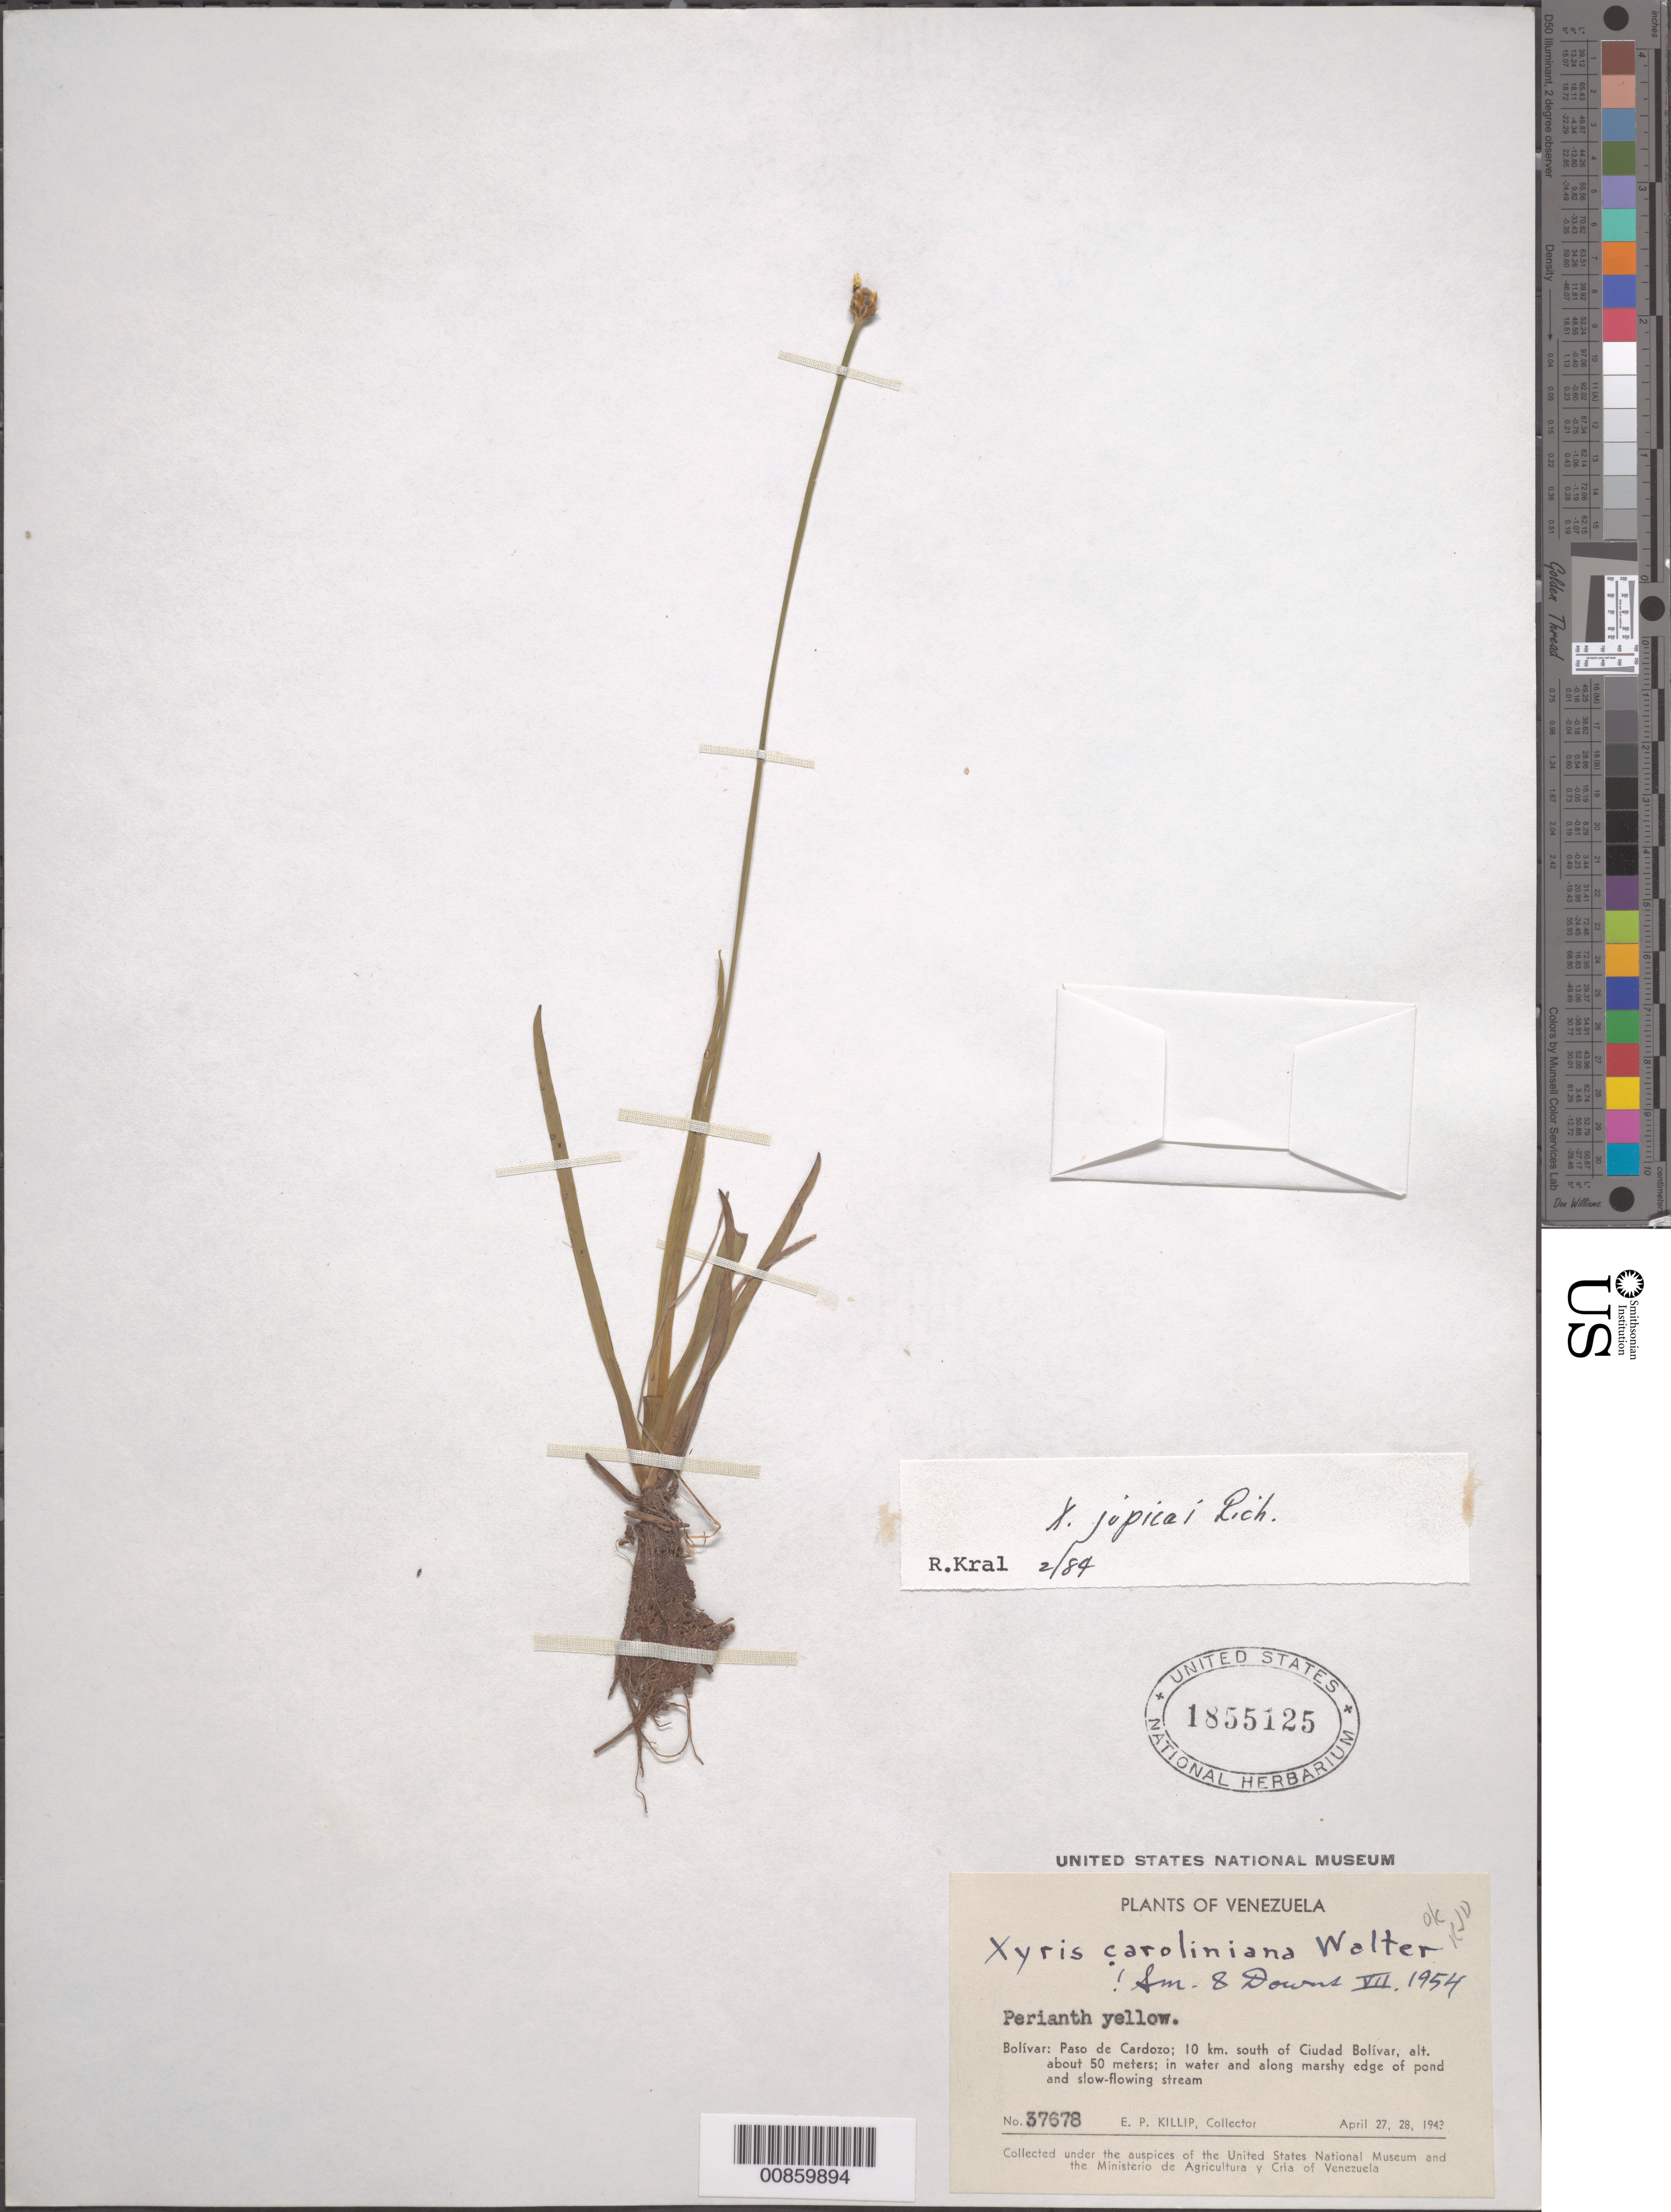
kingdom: Plantae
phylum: Tracheophyta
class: Liliopsida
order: Poales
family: Xyridaceae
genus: Xyris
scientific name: Xyris jupicai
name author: Rich.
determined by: Kral, Robert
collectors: E. P. Killip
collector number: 37678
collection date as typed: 27-Apr-43 to 28-Apr-43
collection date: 1943-04-27/1943-04-28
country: Venezuela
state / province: Bolívar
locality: Paso de Cardozo; 10 km south of Ciudad Bolívar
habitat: In water and along marshy edge of pond and slow-flowing streams.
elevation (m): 50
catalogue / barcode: US 1855125